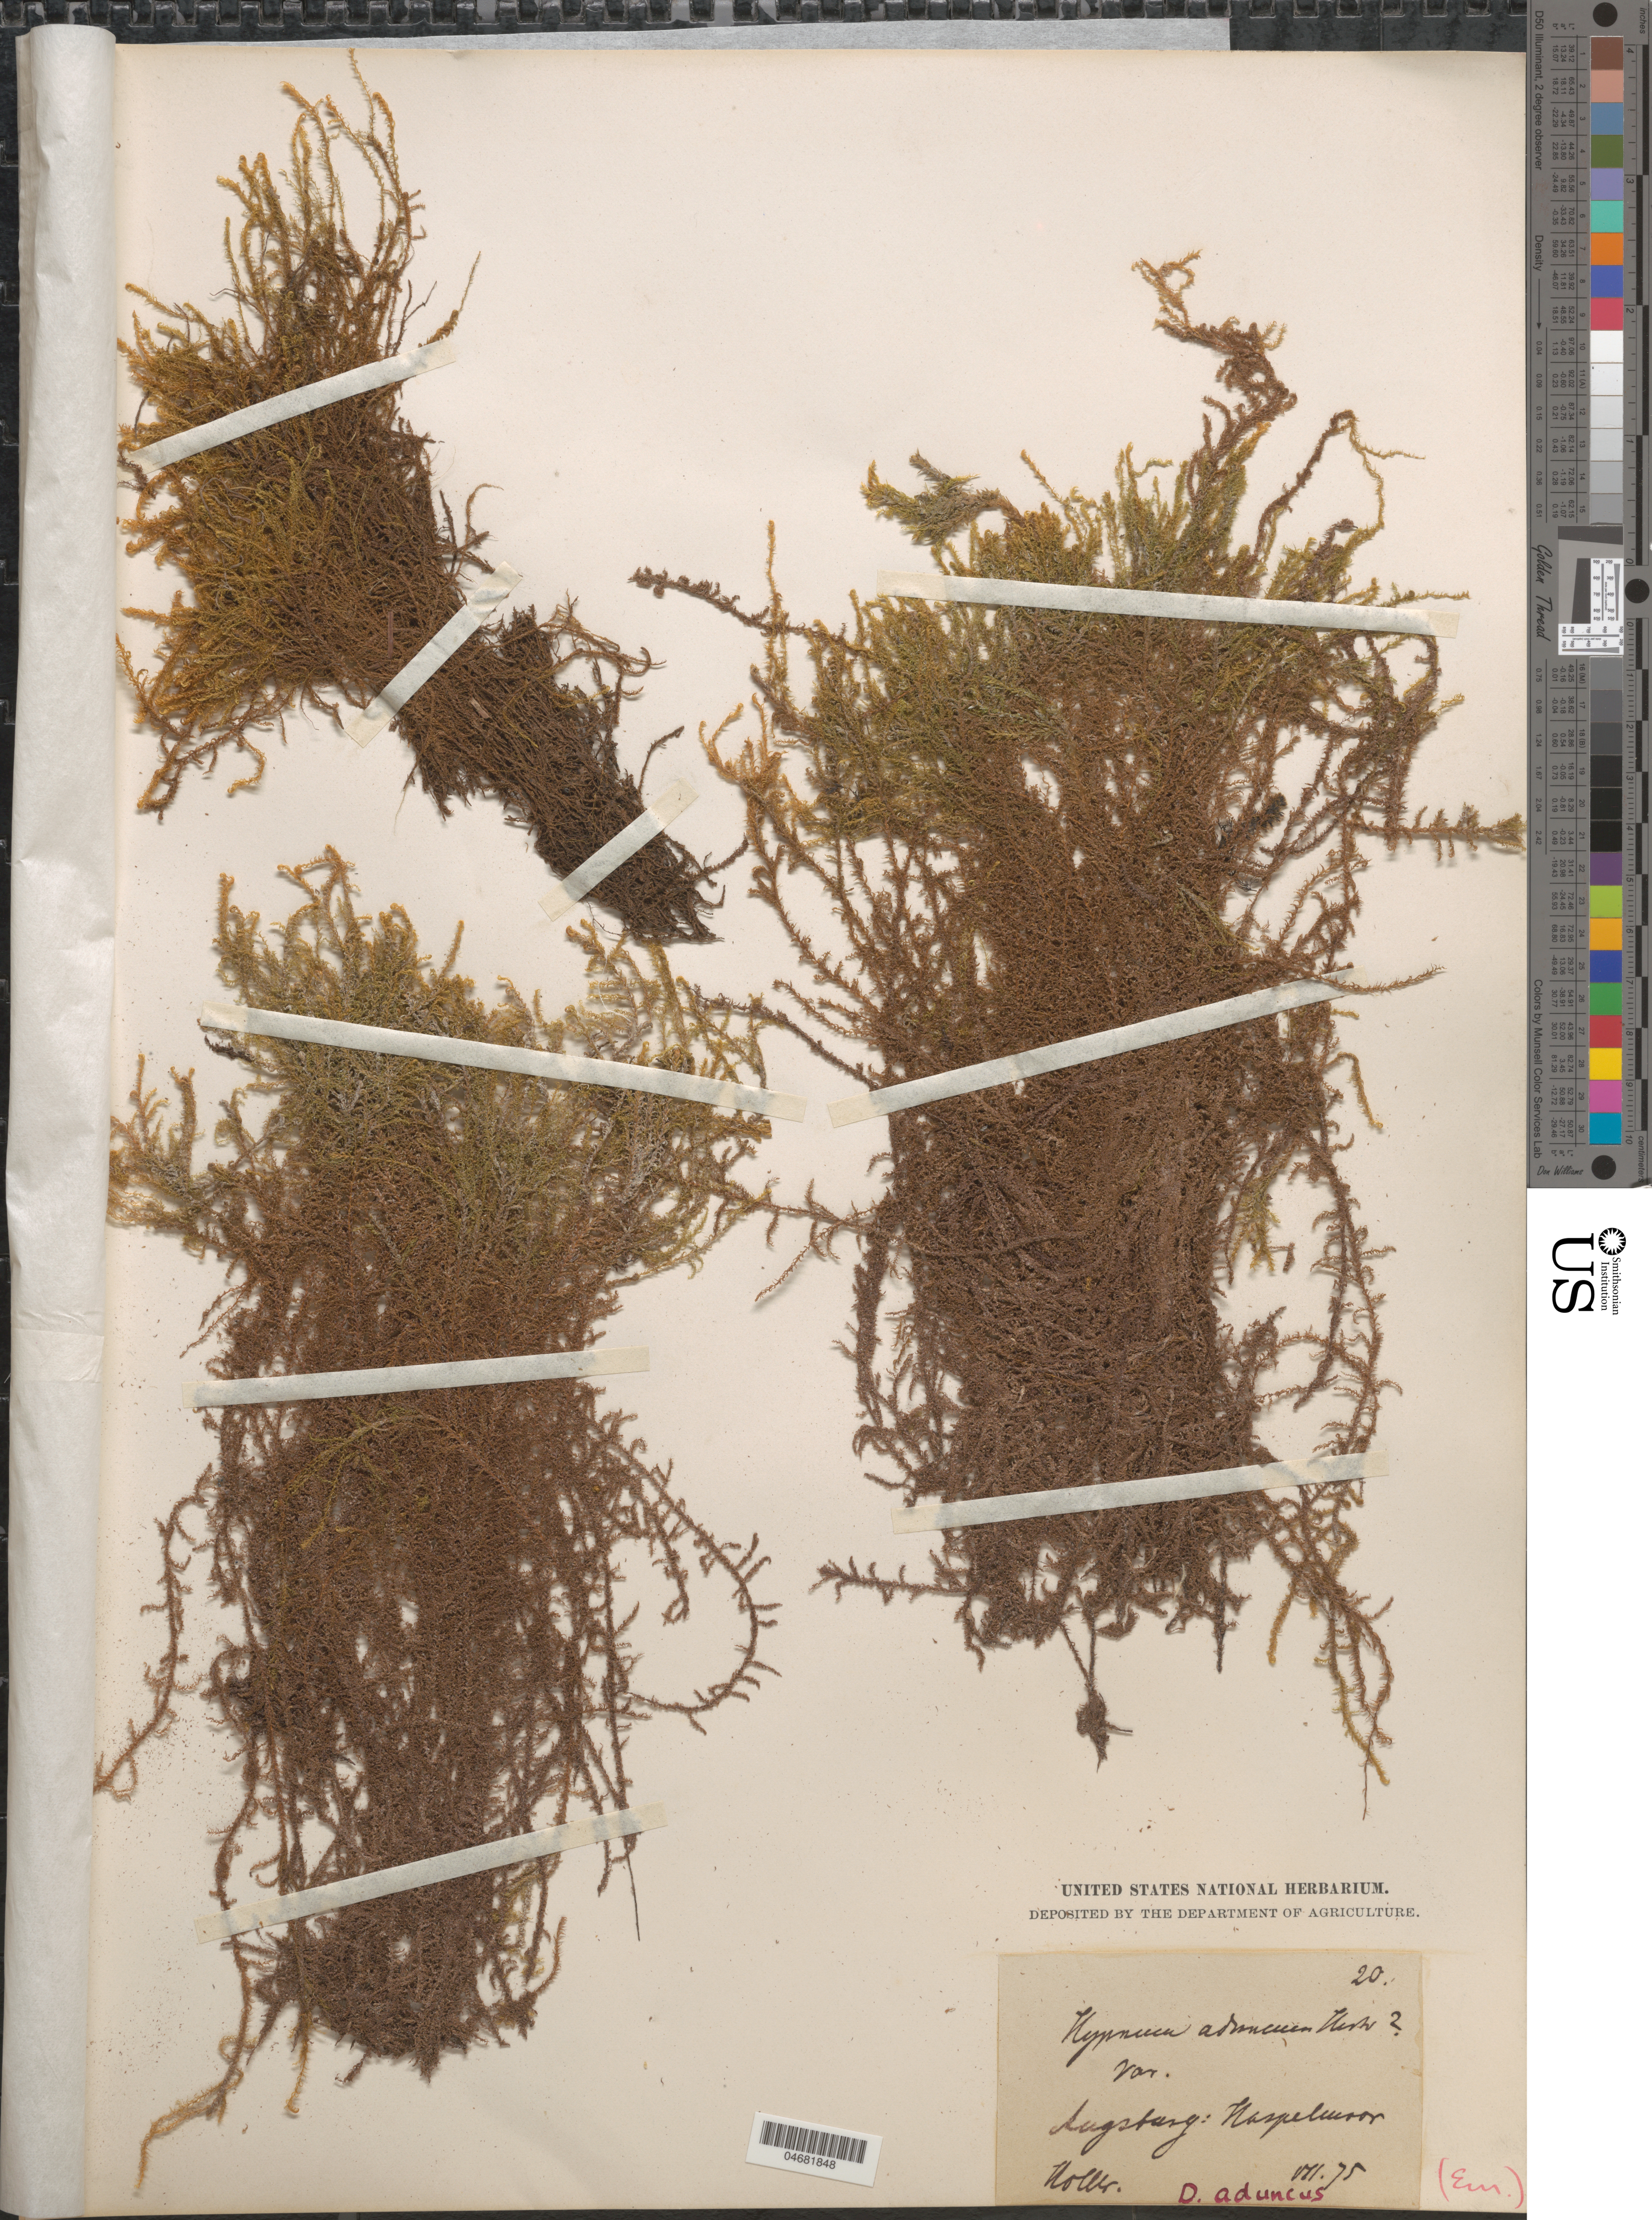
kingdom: Plantae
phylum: Bryophyta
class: Bryopsida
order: Hypnales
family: Hypnaceae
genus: Hypnum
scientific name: Hypnum aduncum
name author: Hedw.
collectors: Holler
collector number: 20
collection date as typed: Transcribed d/m/y: /7/75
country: Germany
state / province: Bayern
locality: Augsburg: Haspelmoor. (Eur.).